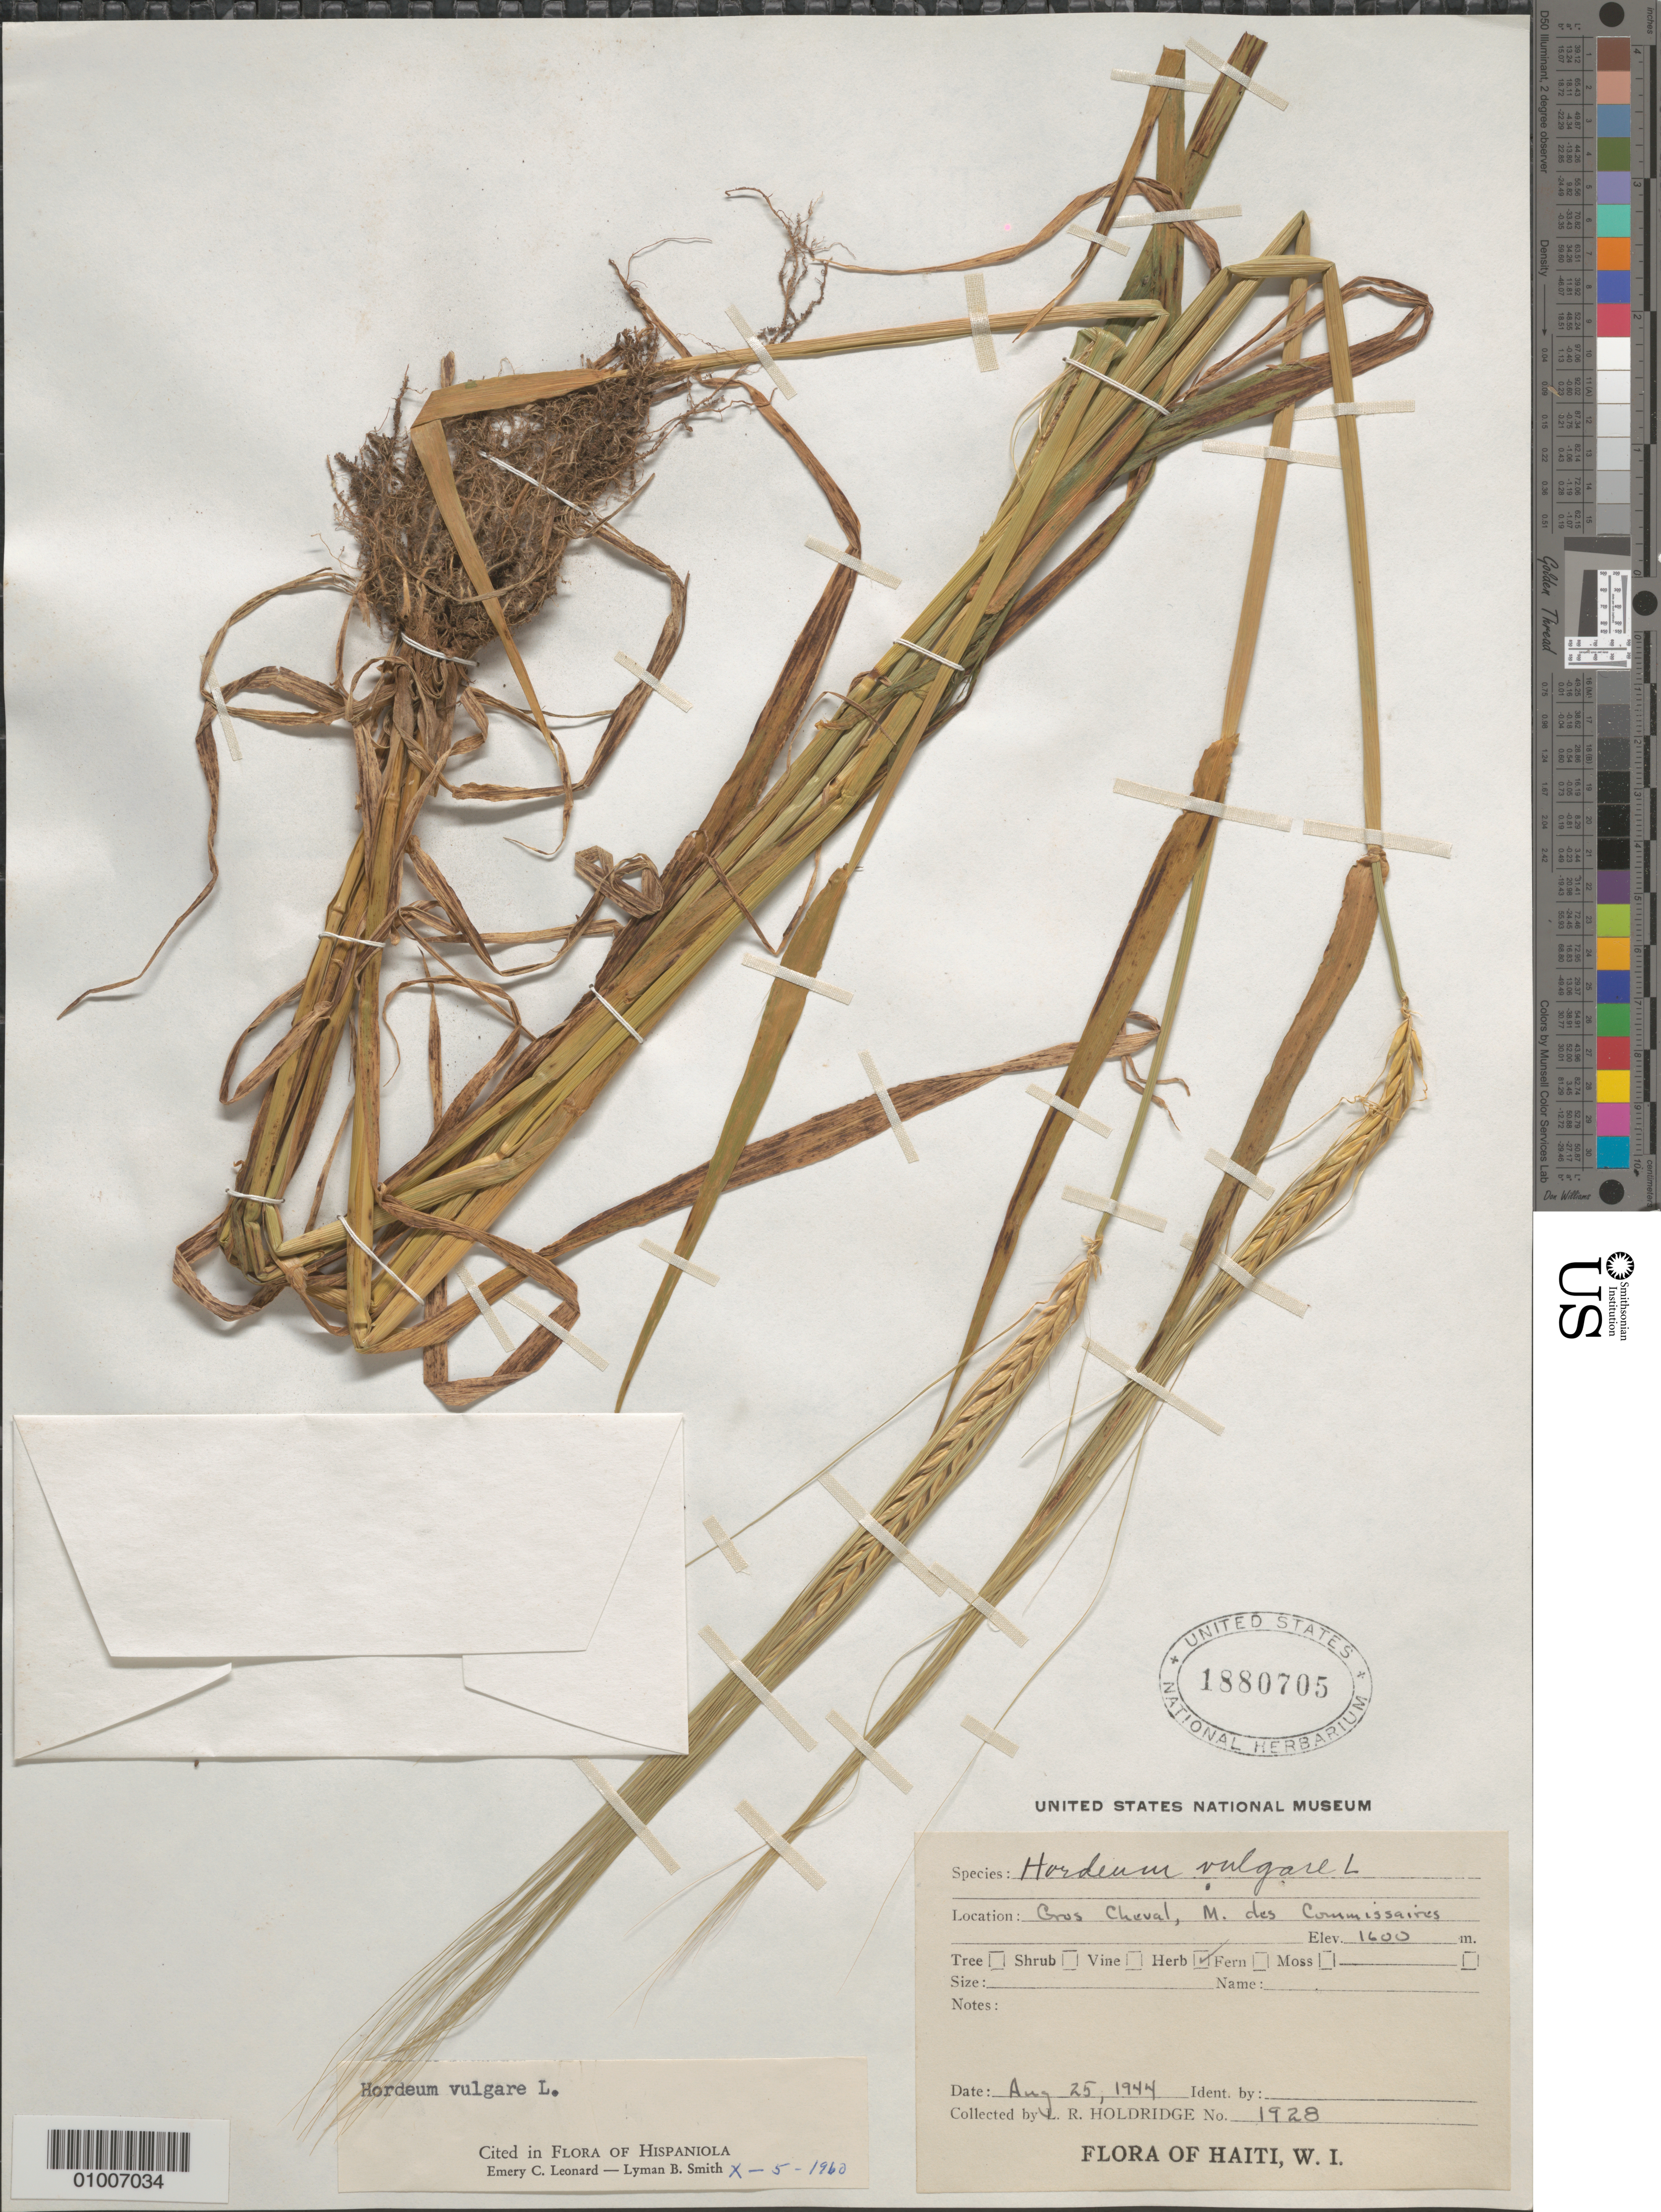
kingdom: Plantae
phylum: Tracheophyta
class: Liliopsida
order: Poales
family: Poaceae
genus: Hordeum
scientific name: Hordeum vulgare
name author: L.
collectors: L. Holdridge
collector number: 1928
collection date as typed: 25 Aug 1944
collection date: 1944-08-25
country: Haiti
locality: Gros Cheval, M. des Commissaires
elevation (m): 1600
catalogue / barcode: US 1880705